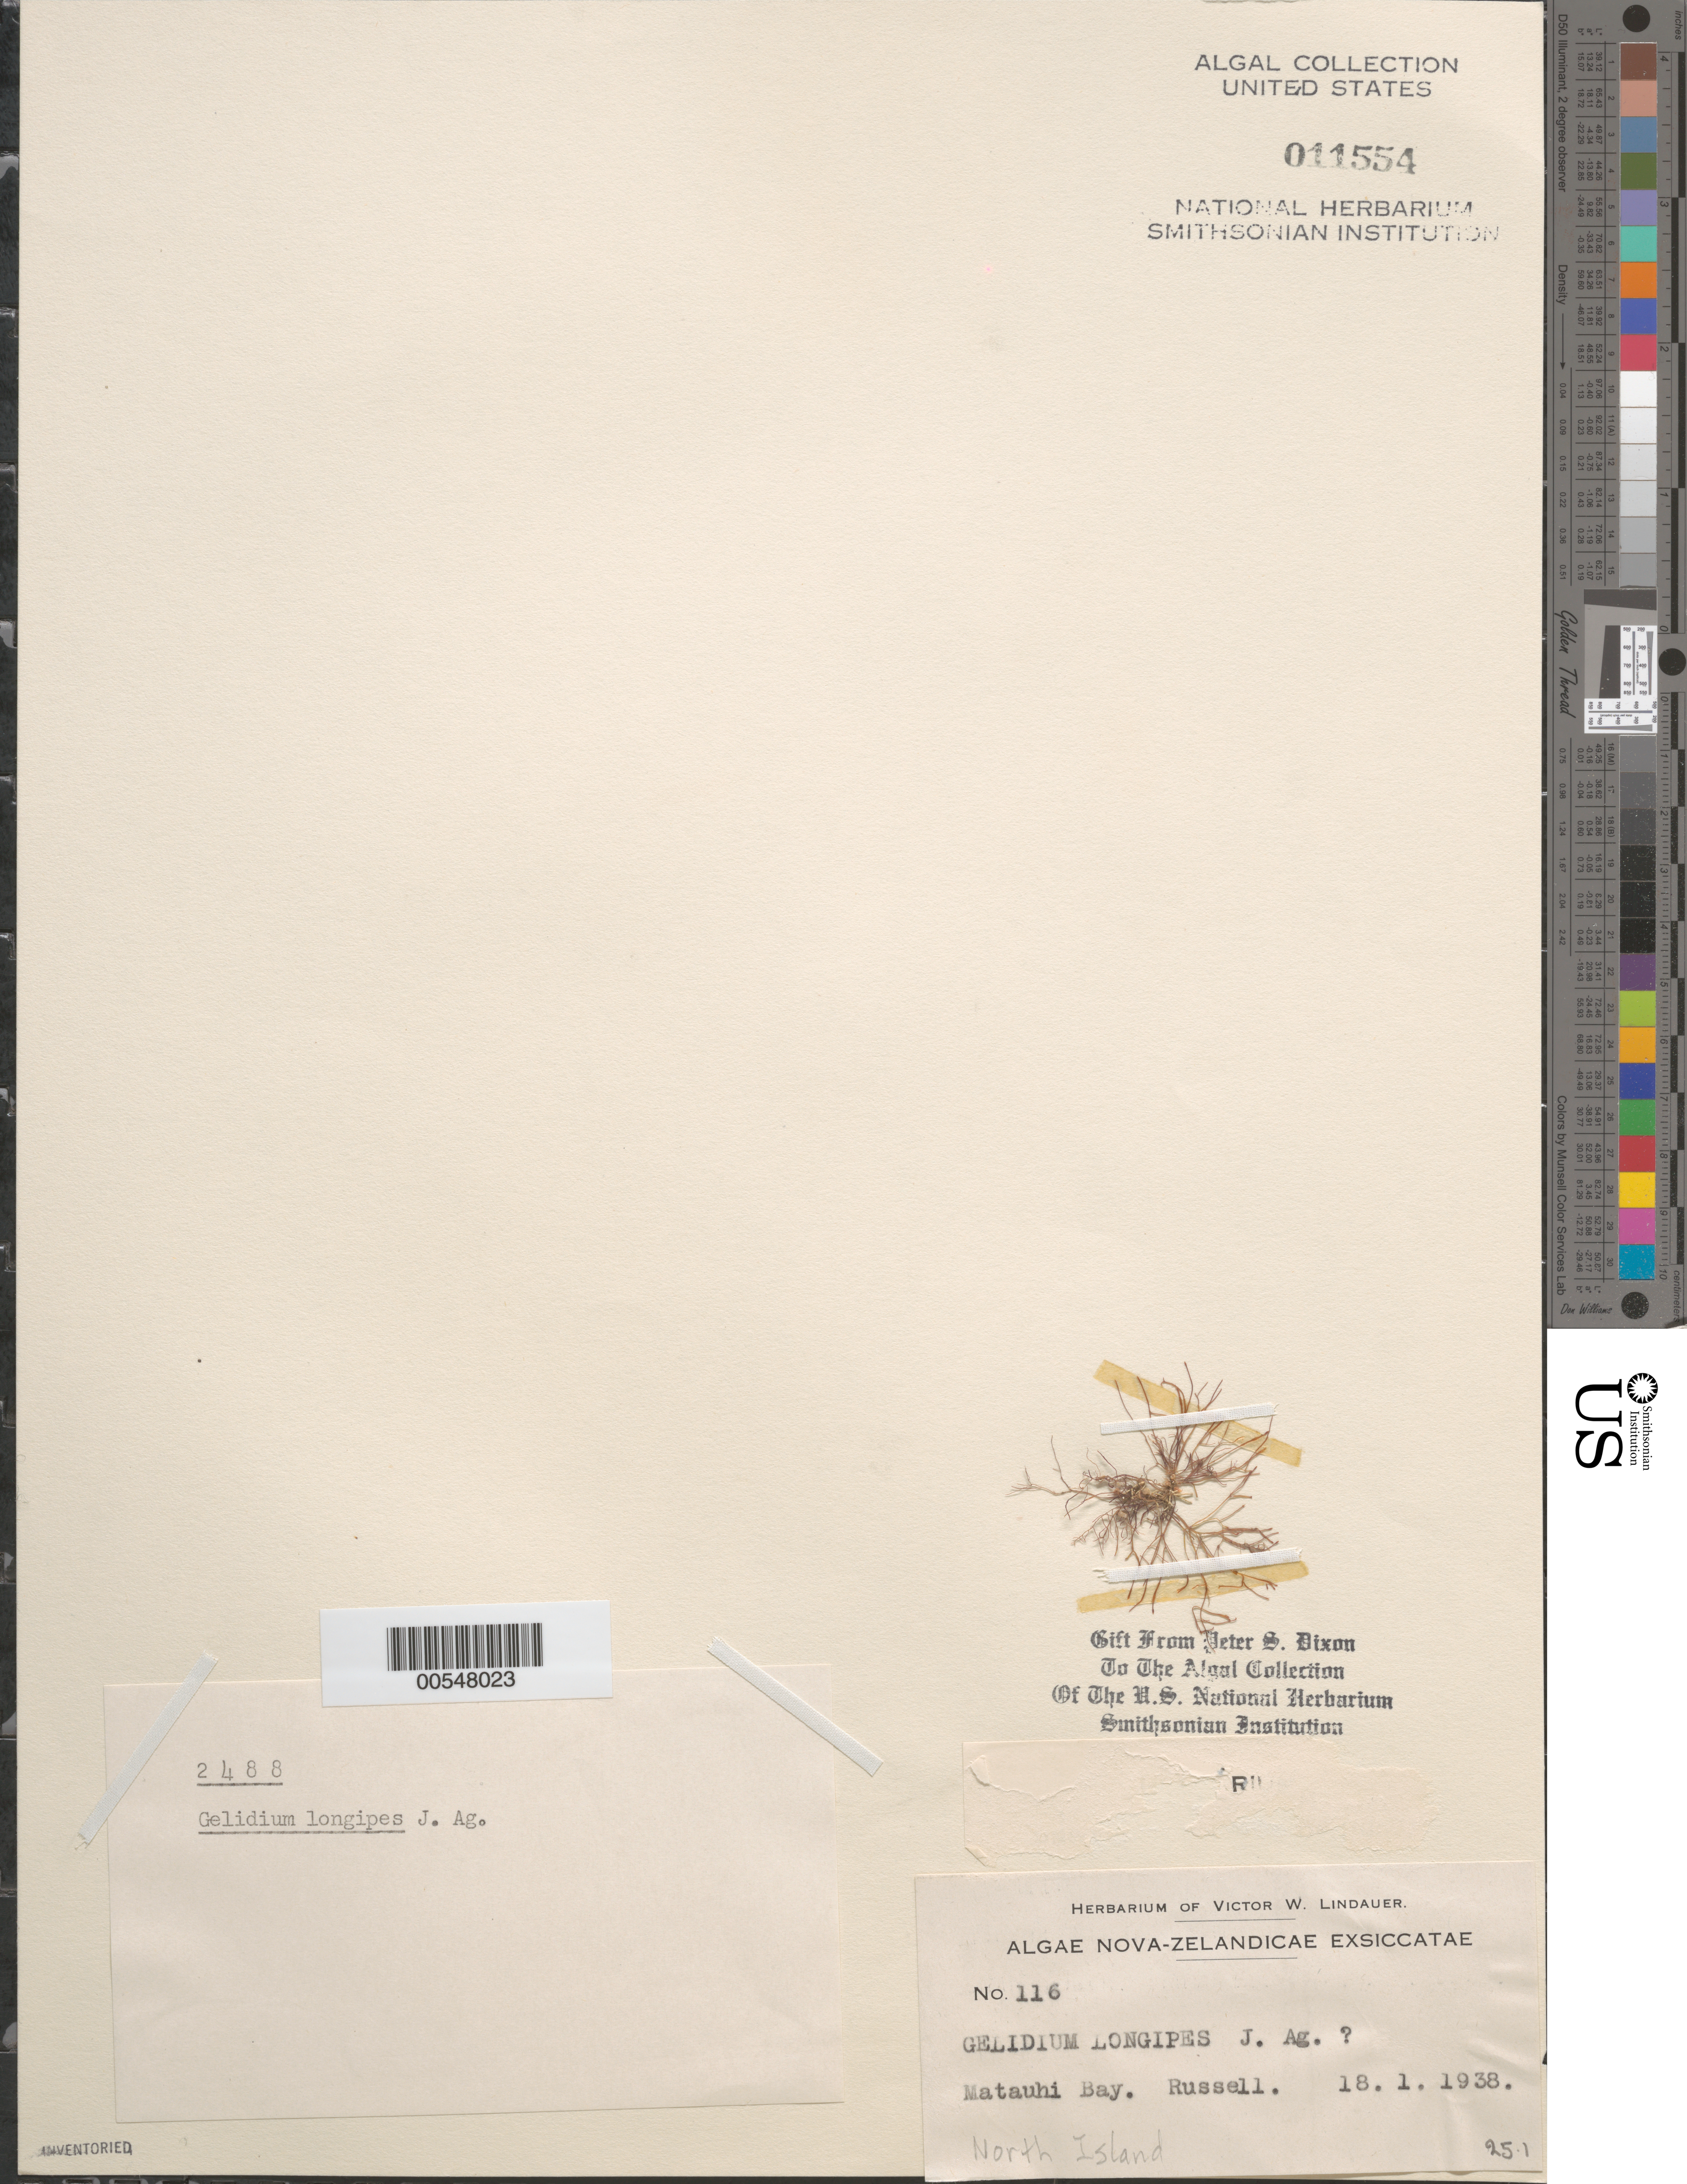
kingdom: Plantae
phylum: Rhodophyta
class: Florideophyceae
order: Gelidiales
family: Gelidiaceae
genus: Gelidium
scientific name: Gelidium crinale subsp. longipes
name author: (J. Agardh) W.A. Nelson & G.H. Boo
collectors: V. Lindauer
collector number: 116 & PSD 2488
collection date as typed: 18 Jan 1938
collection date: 1938-01-18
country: New Zealand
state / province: Northland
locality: Matauhi bay, russell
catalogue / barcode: US 11554